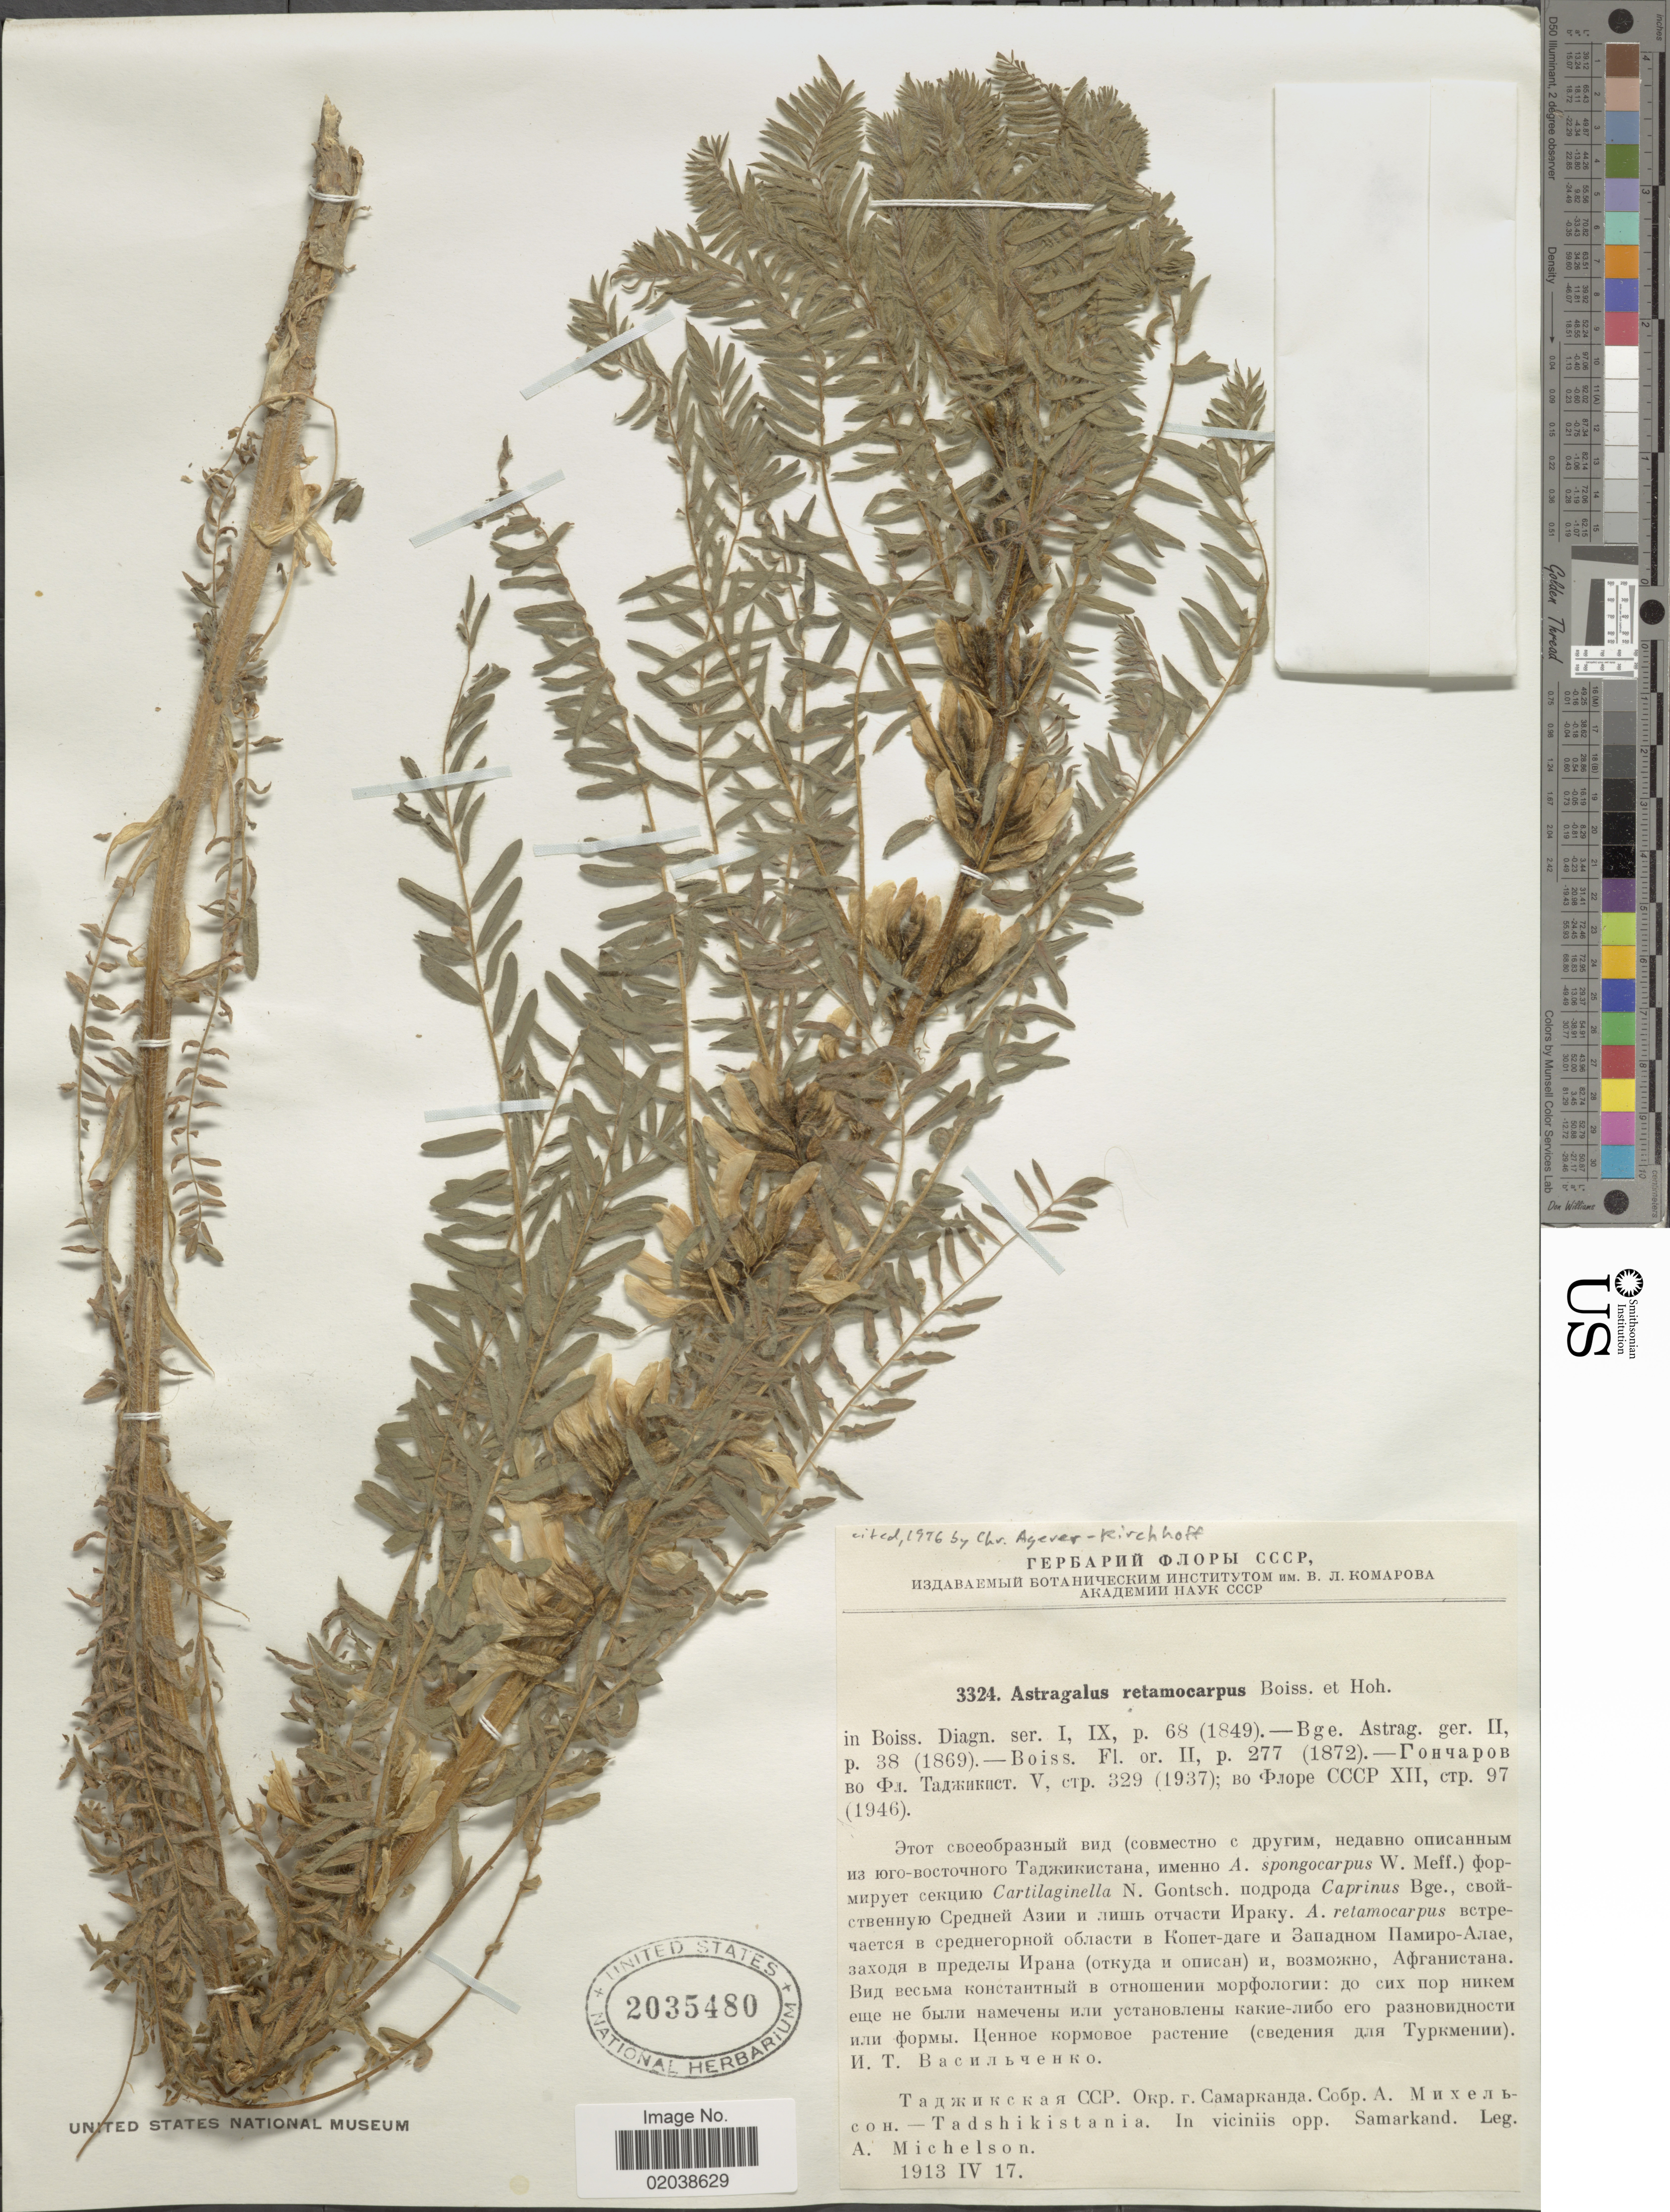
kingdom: Plantae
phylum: Tracheophyta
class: Magnoliopsida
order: Fabales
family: Fabaceae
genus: Astragalus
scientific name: Astragalus retamocarpus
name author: Boiss. & Hohen.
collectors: A. Michelson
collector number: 3324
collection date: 1913-04-17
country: Tajikistan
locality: Tadshikistania. In viciniis opp. Samarkand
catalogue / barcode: US 2035480